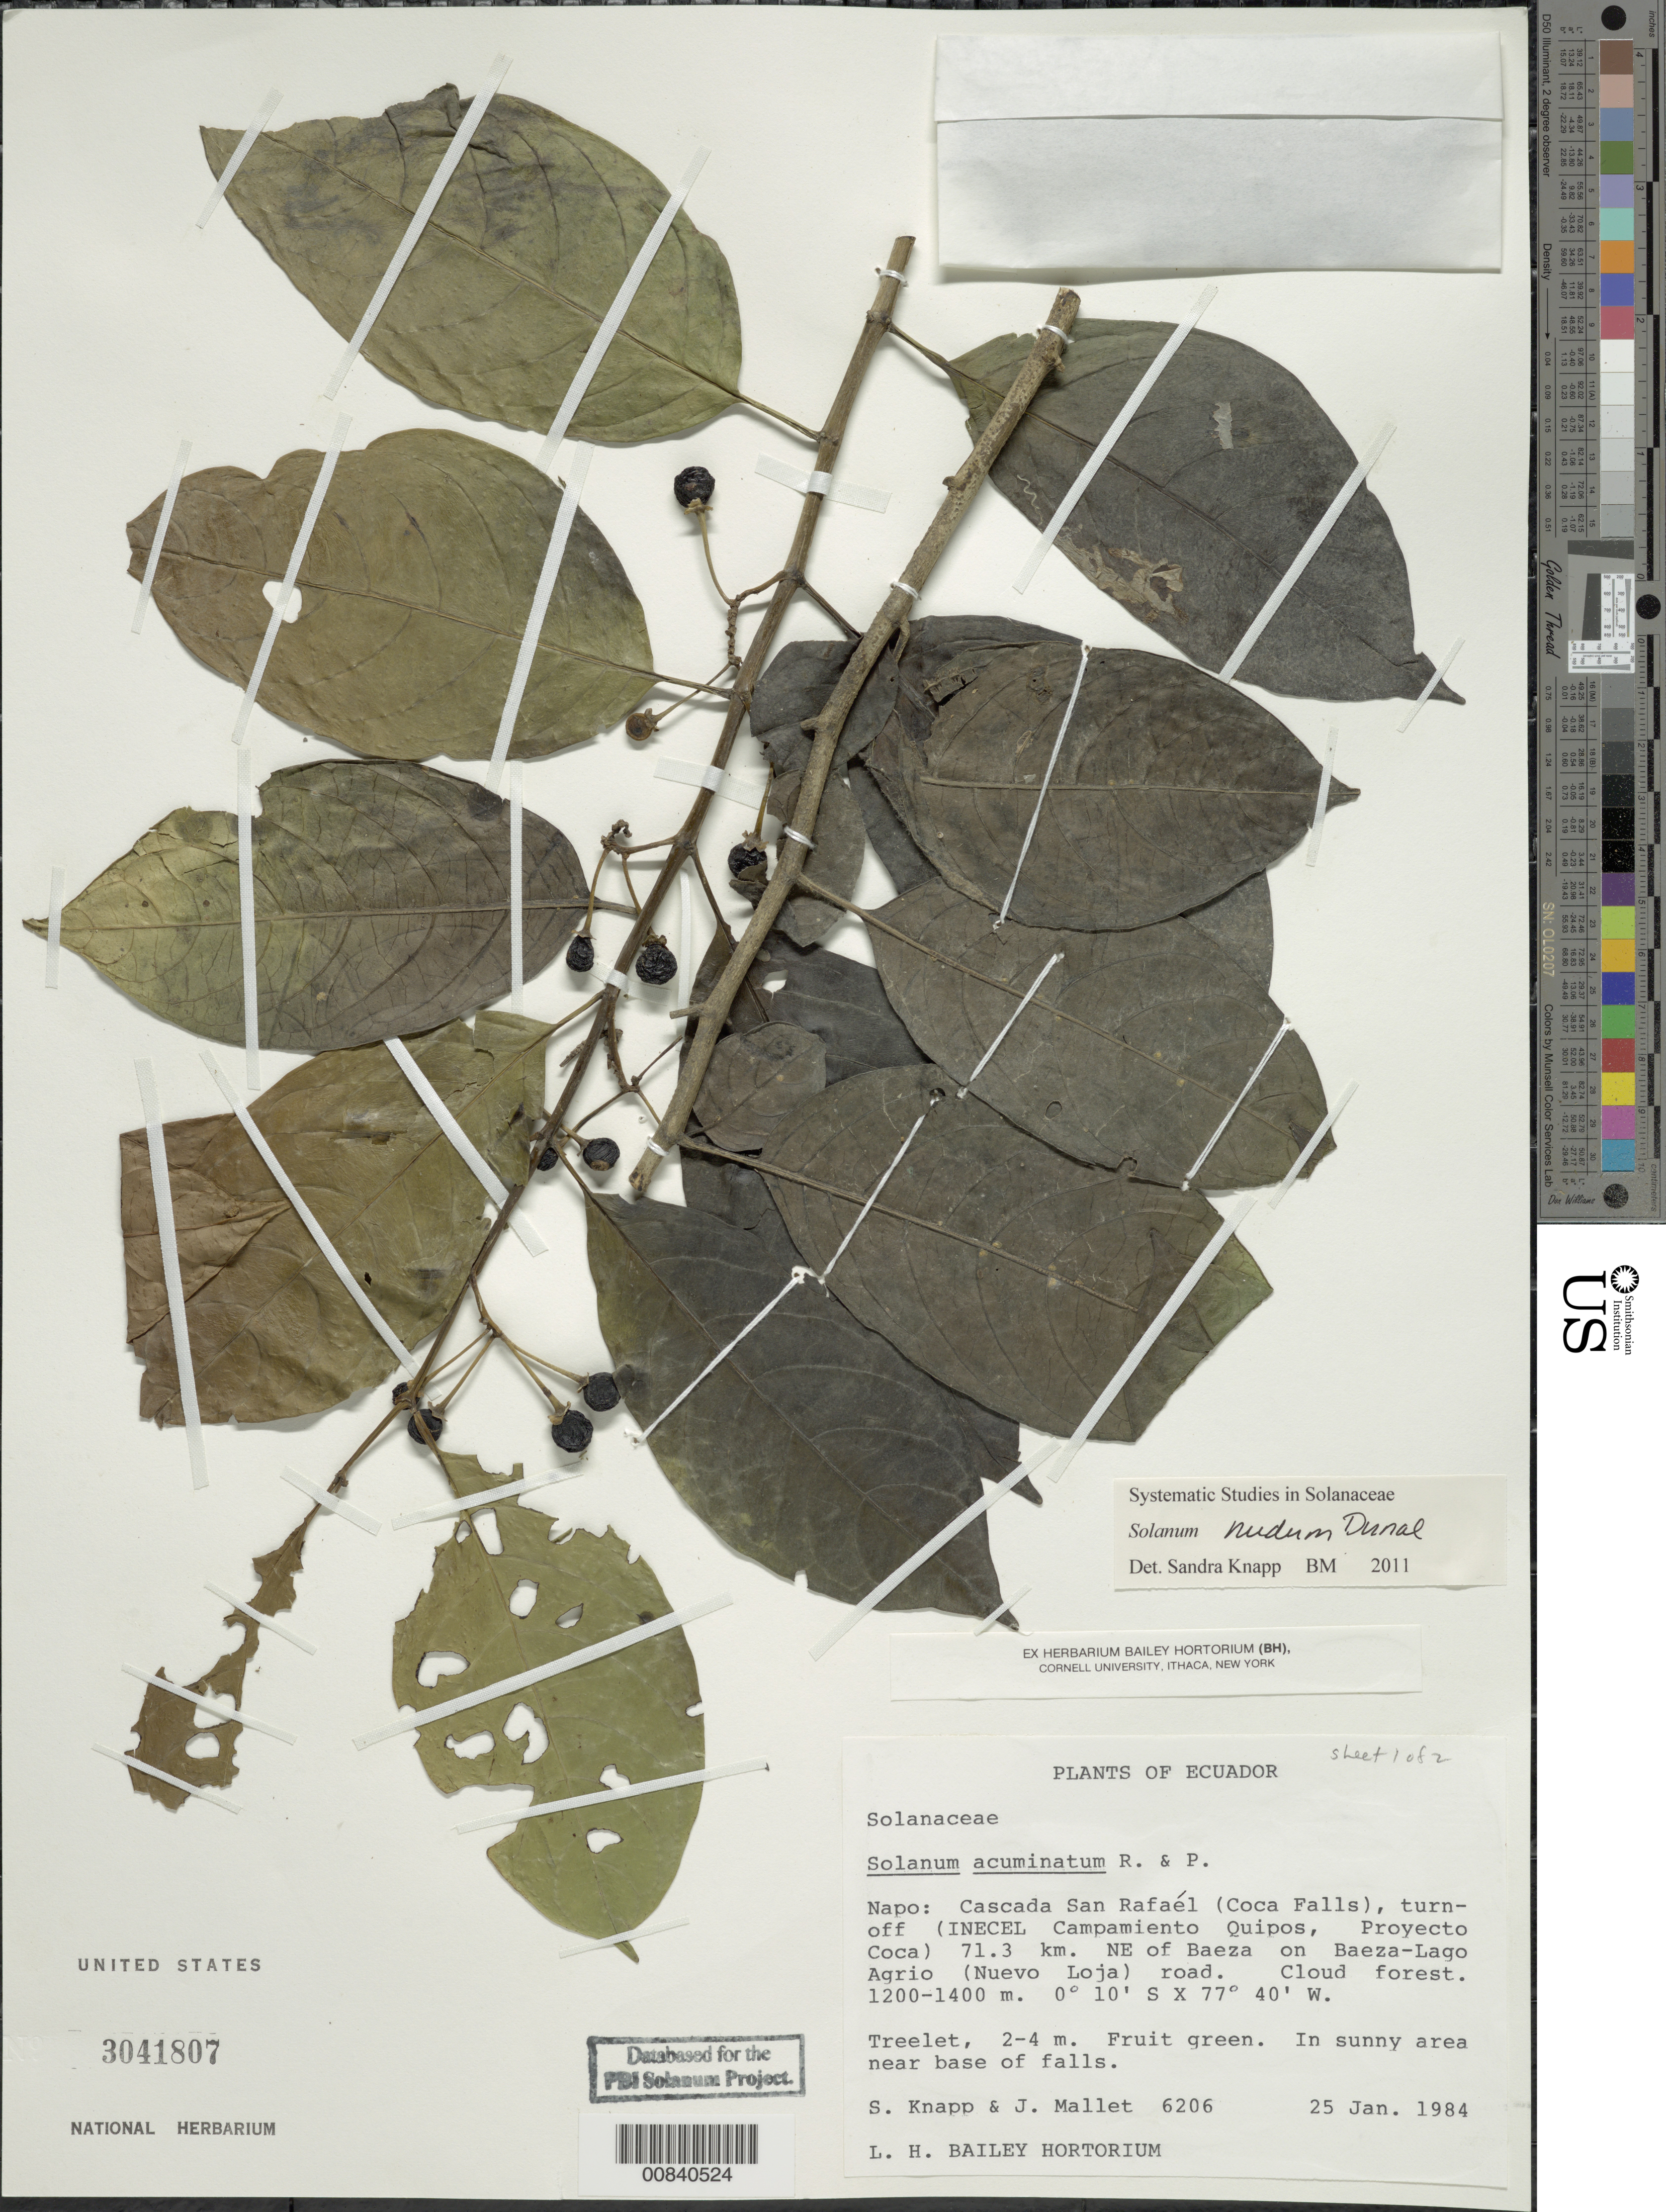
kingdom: Plantae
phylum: Tracheophyta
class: Magnoliopsida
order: Solanales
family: Solanaceae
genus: Solanum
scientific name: Solanum nudum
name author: Dunal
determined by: Knapp, S. D.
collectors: S. Knapp & J. Mallet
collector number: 6206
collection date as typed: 25 Jan 1984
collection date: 1984-01-25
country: Ecuador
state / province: Napo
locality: Cascada San Rafaél (Coca Falls), turn-off (INECEL Campamiento Quipos, Proyecto Coca) 71.3 km. NE of Baeza on Baeza-Lago Agrio (Nuevo Loja) road.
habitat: Cloud forest. In sunny area near base of falls.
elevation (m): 1200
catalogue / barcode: US 3041807